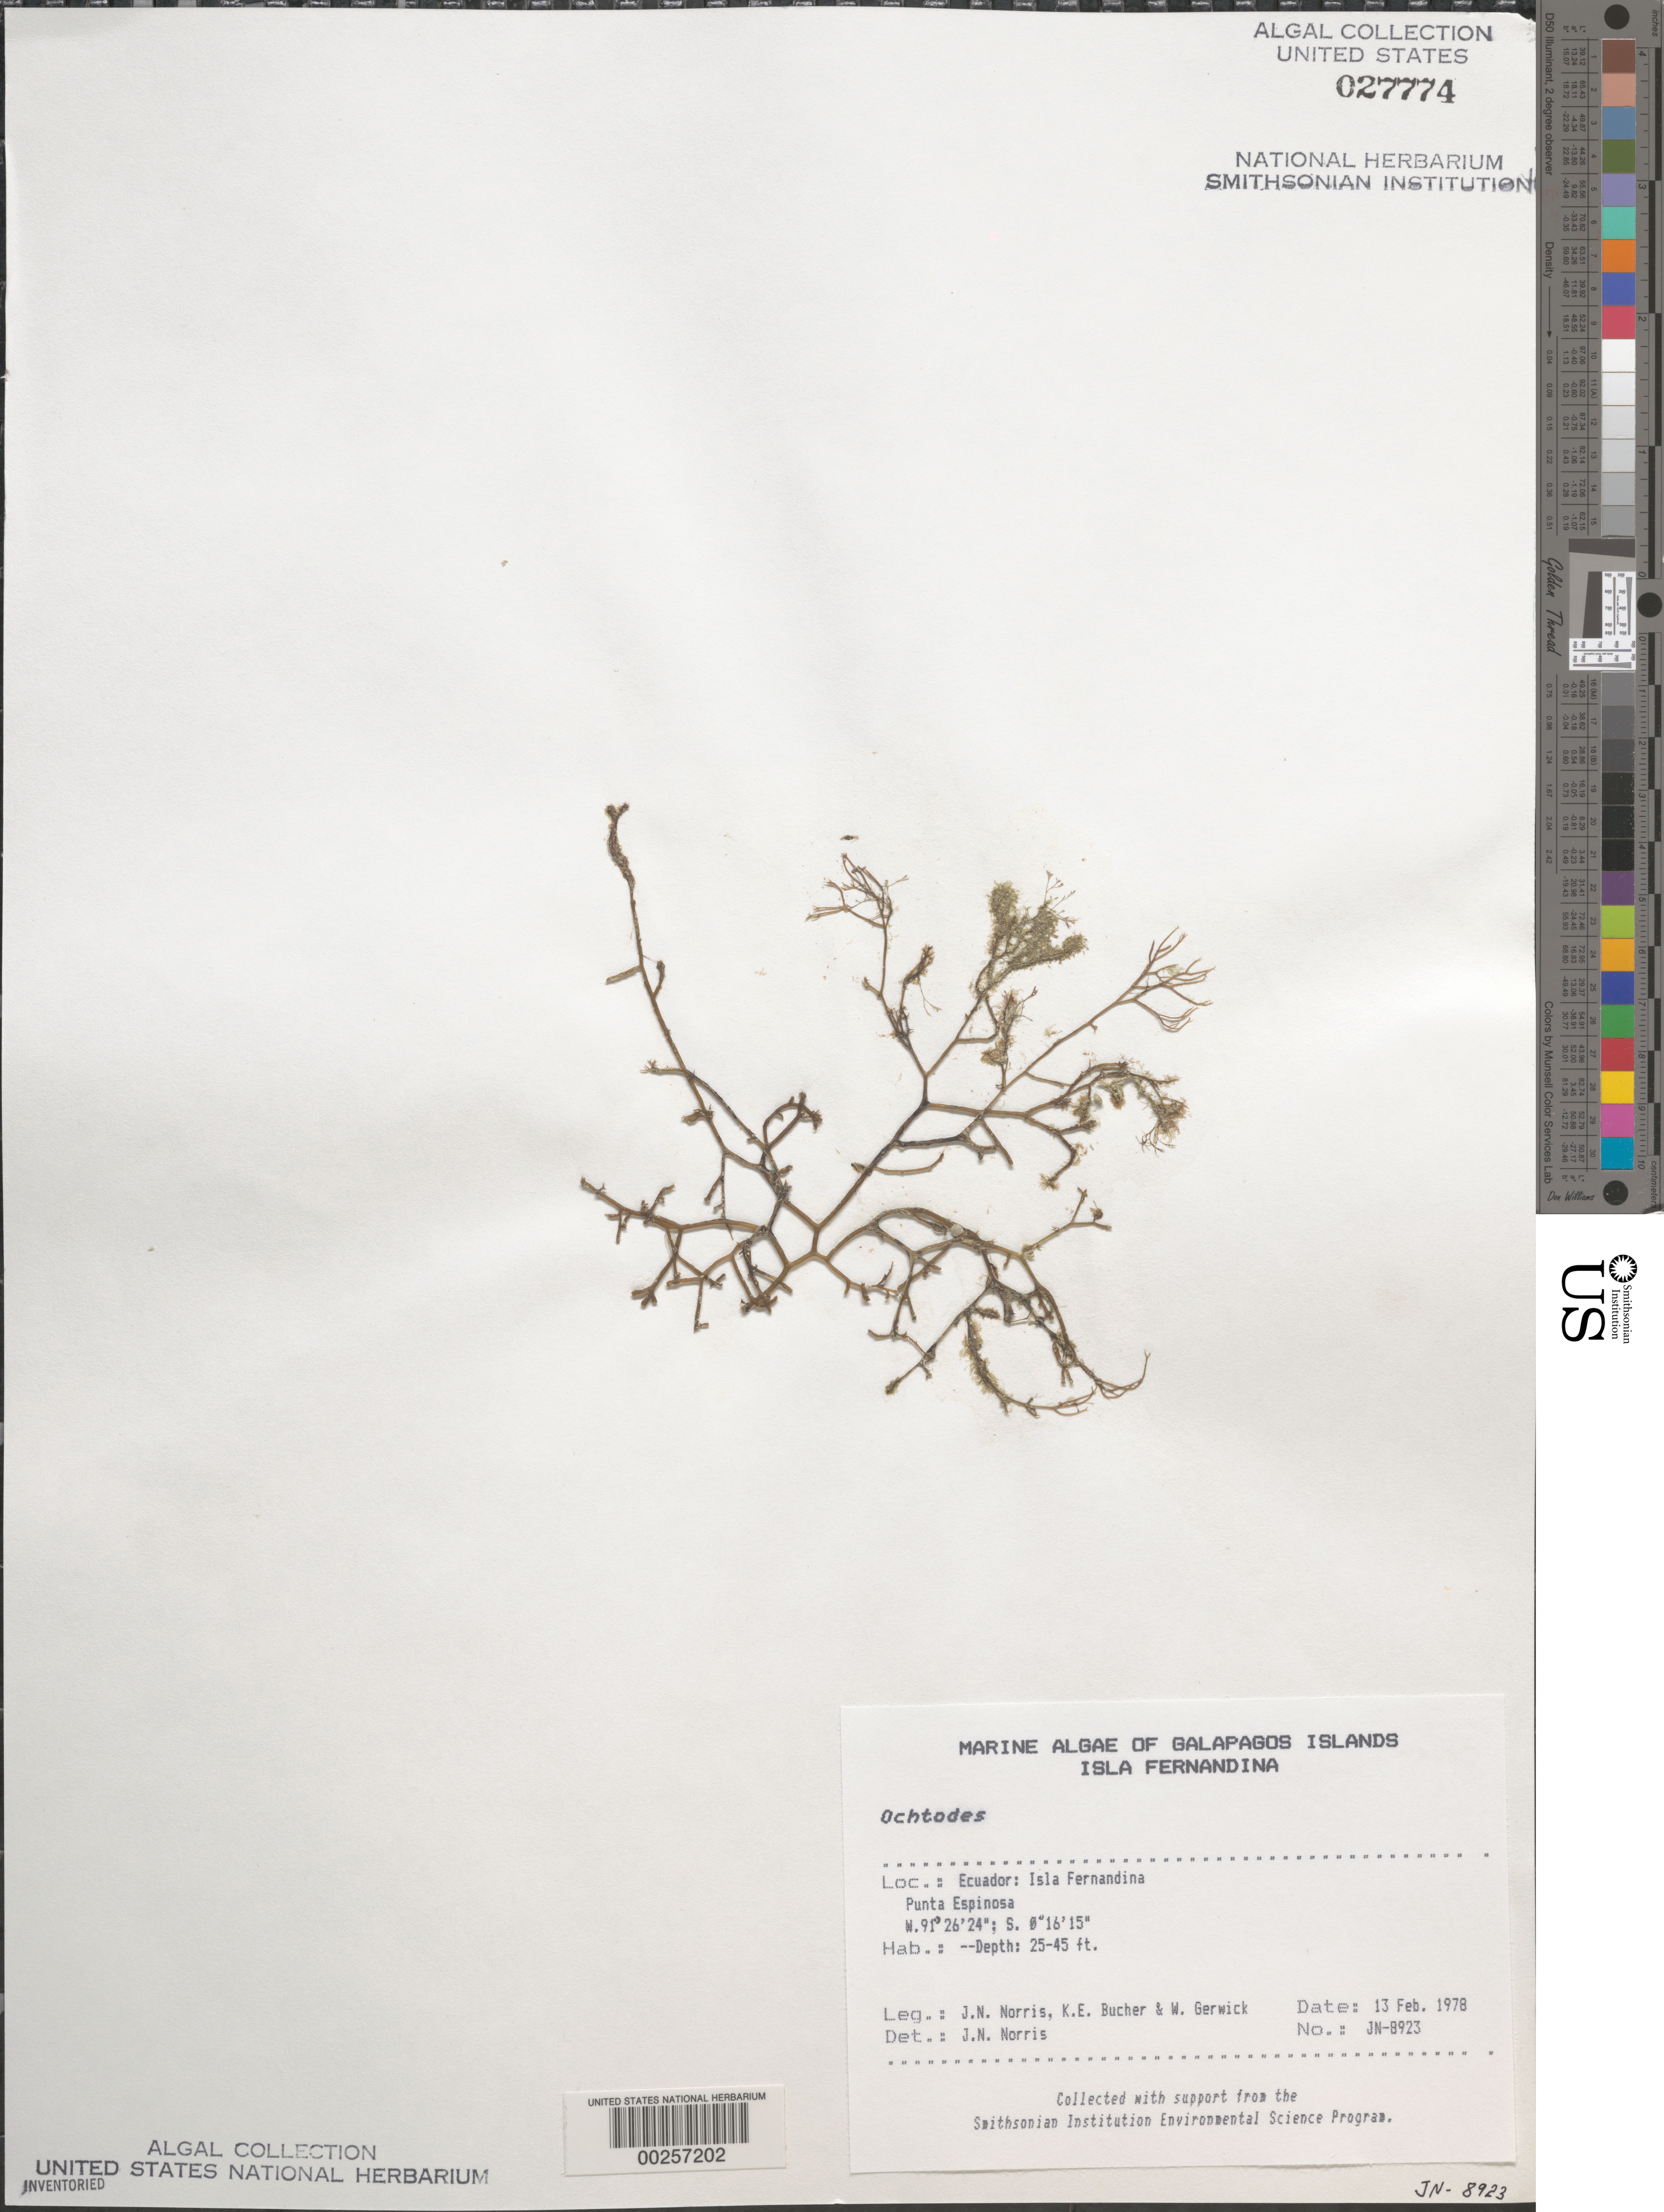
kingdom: Plantae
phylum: Rhodophyta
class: Florideophyceae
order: Gigartinales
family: Rhizophyllidaceae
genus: Ochtodes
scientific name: Ochtodes sp.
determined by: Norris, James N.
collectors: J. N. Norris, K. E. Bucher & W. Gerwick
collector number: JN-8923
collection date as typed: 13 Feb 1978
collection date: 1978-02-13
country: Ecuador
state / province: Colón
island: Fernandina [Narborough]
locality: Punta Espinosa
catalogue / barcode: US 27774